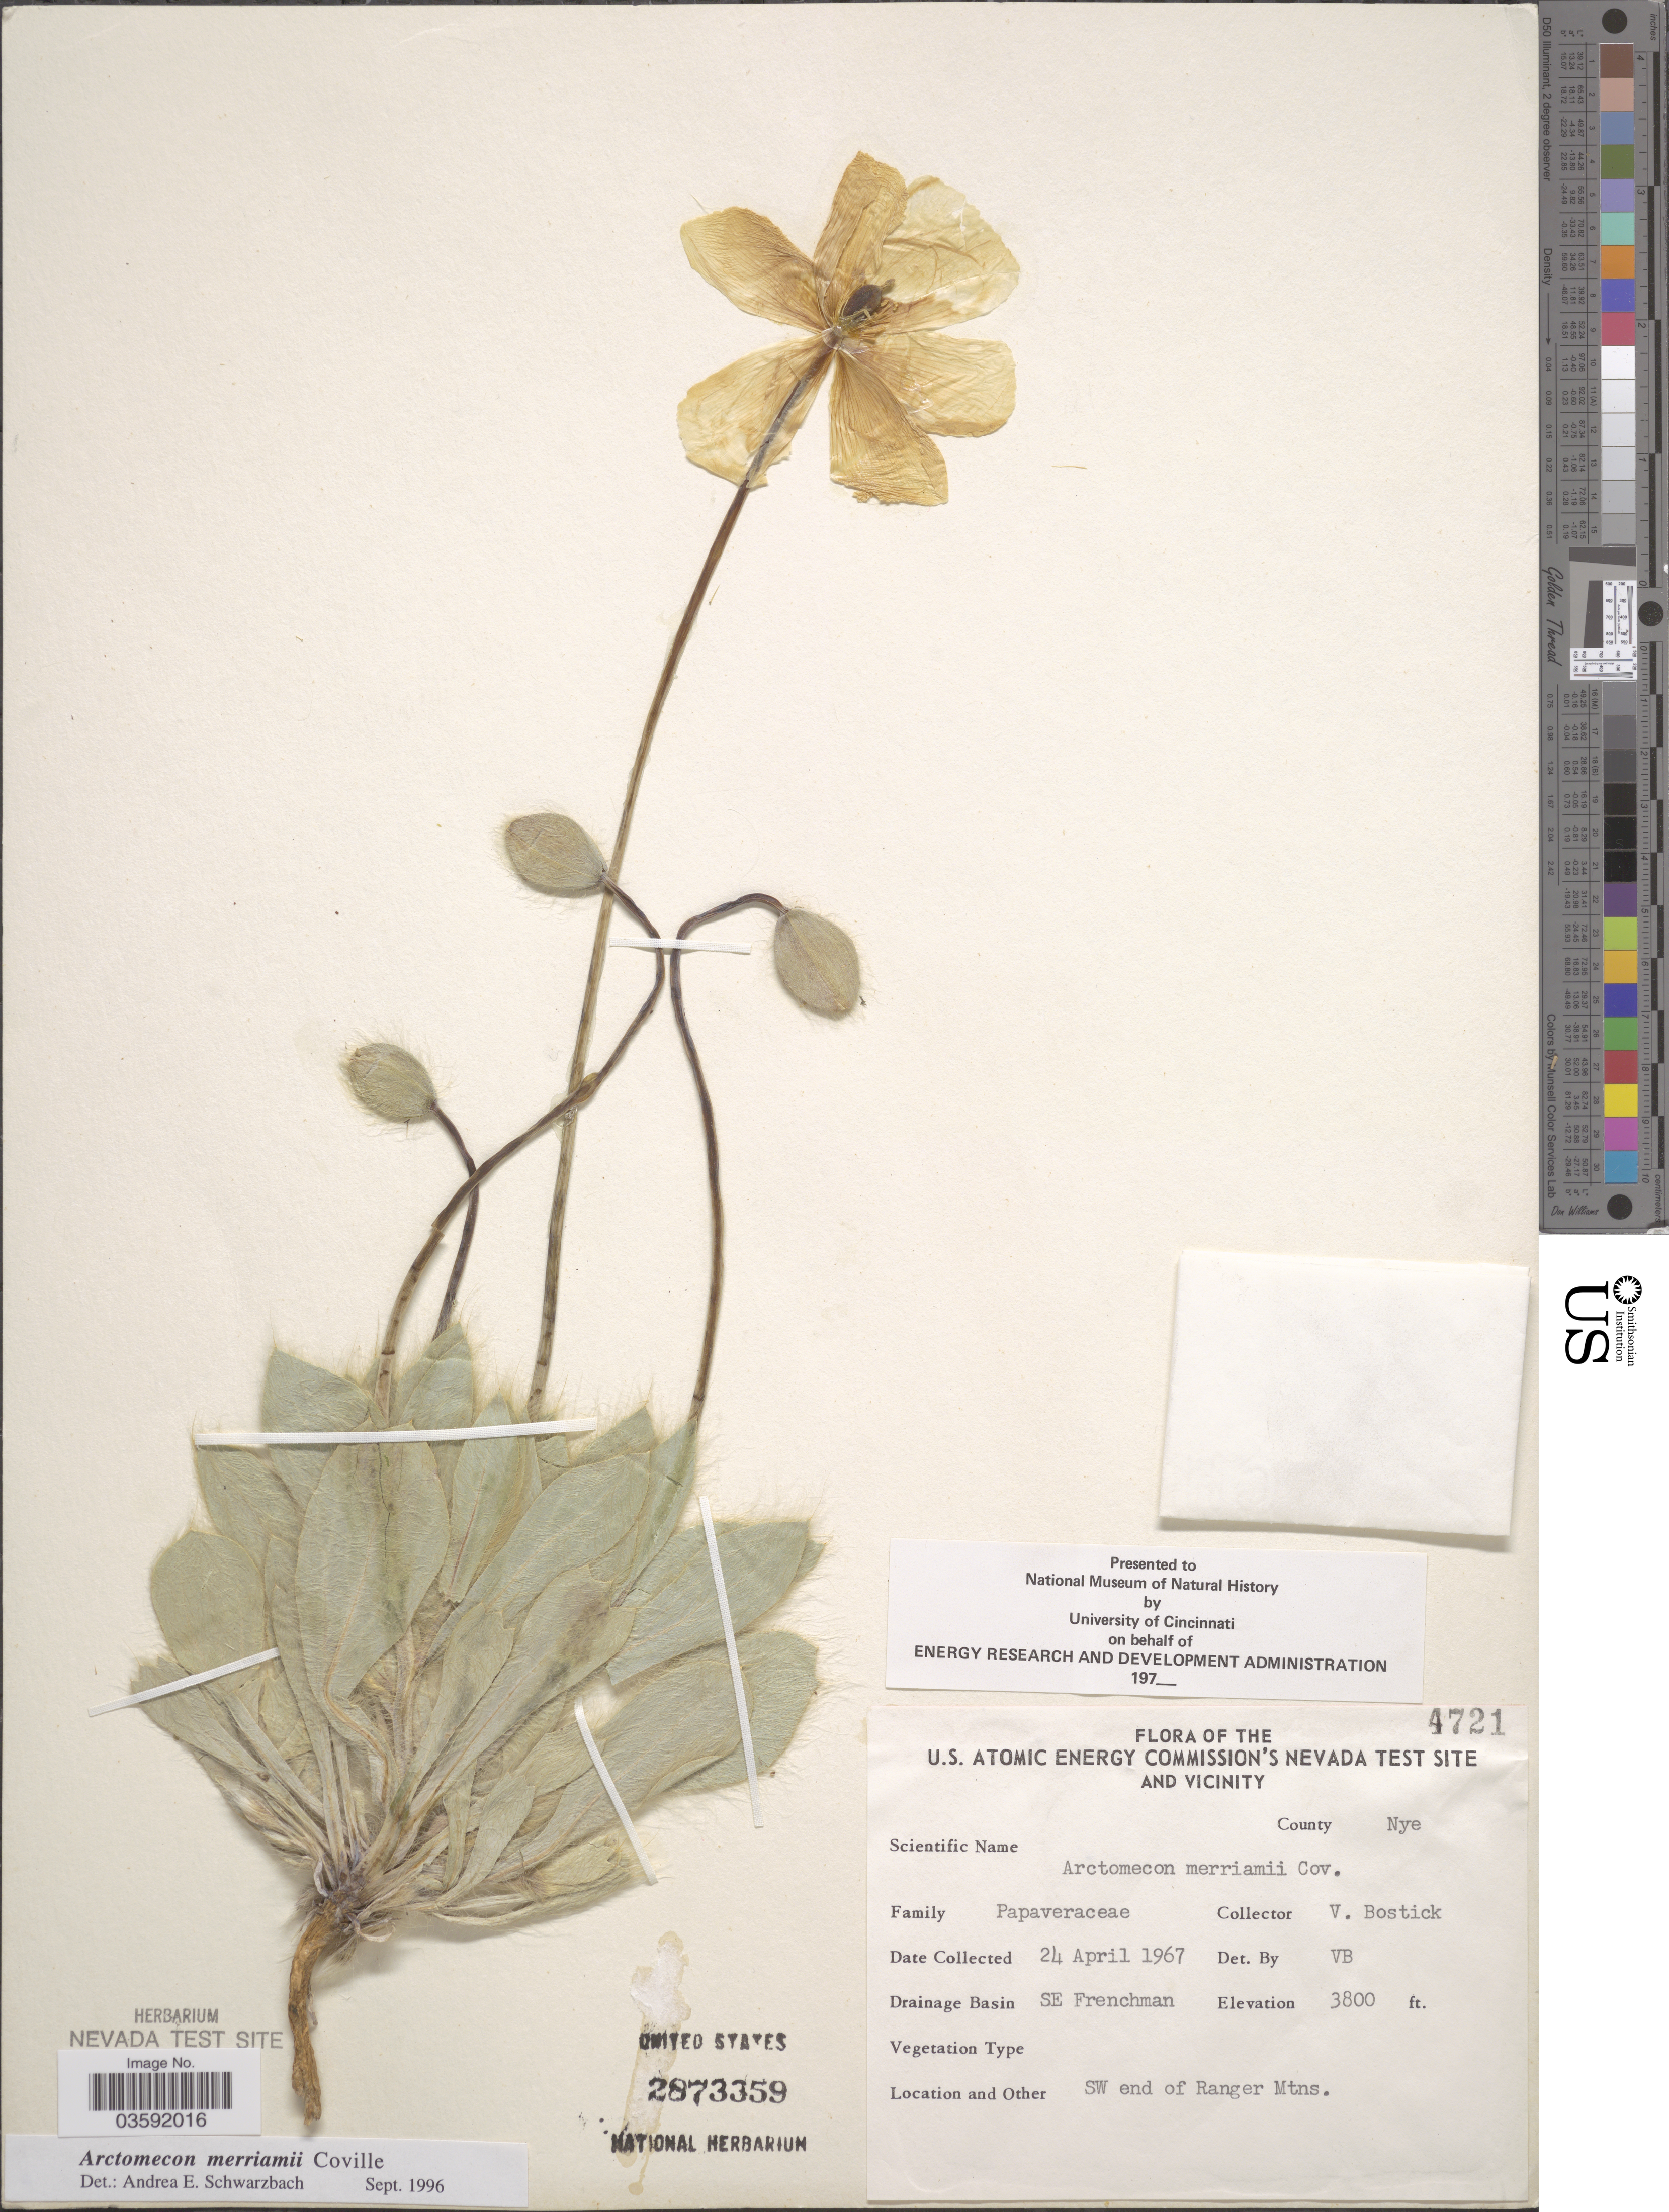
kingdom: Plantae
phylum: Tracheophyta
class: Magnoliopsida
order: Ranunculales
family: Papaveraceae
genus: Arctomecon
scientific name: Arctomecon merriamii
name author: Coville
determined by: Schwarzbach, A. E.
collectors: V. Bostick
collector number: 4721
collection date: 1967-04-24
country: United States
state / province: Nevada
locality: U. S. Atomic Energy Commission's Nevada Teste Site and Vicinity. County Nye. Drainage Basin SE Frenchman. SW end of Ranger Mtns.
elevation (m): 1158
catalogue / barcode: US 2873359